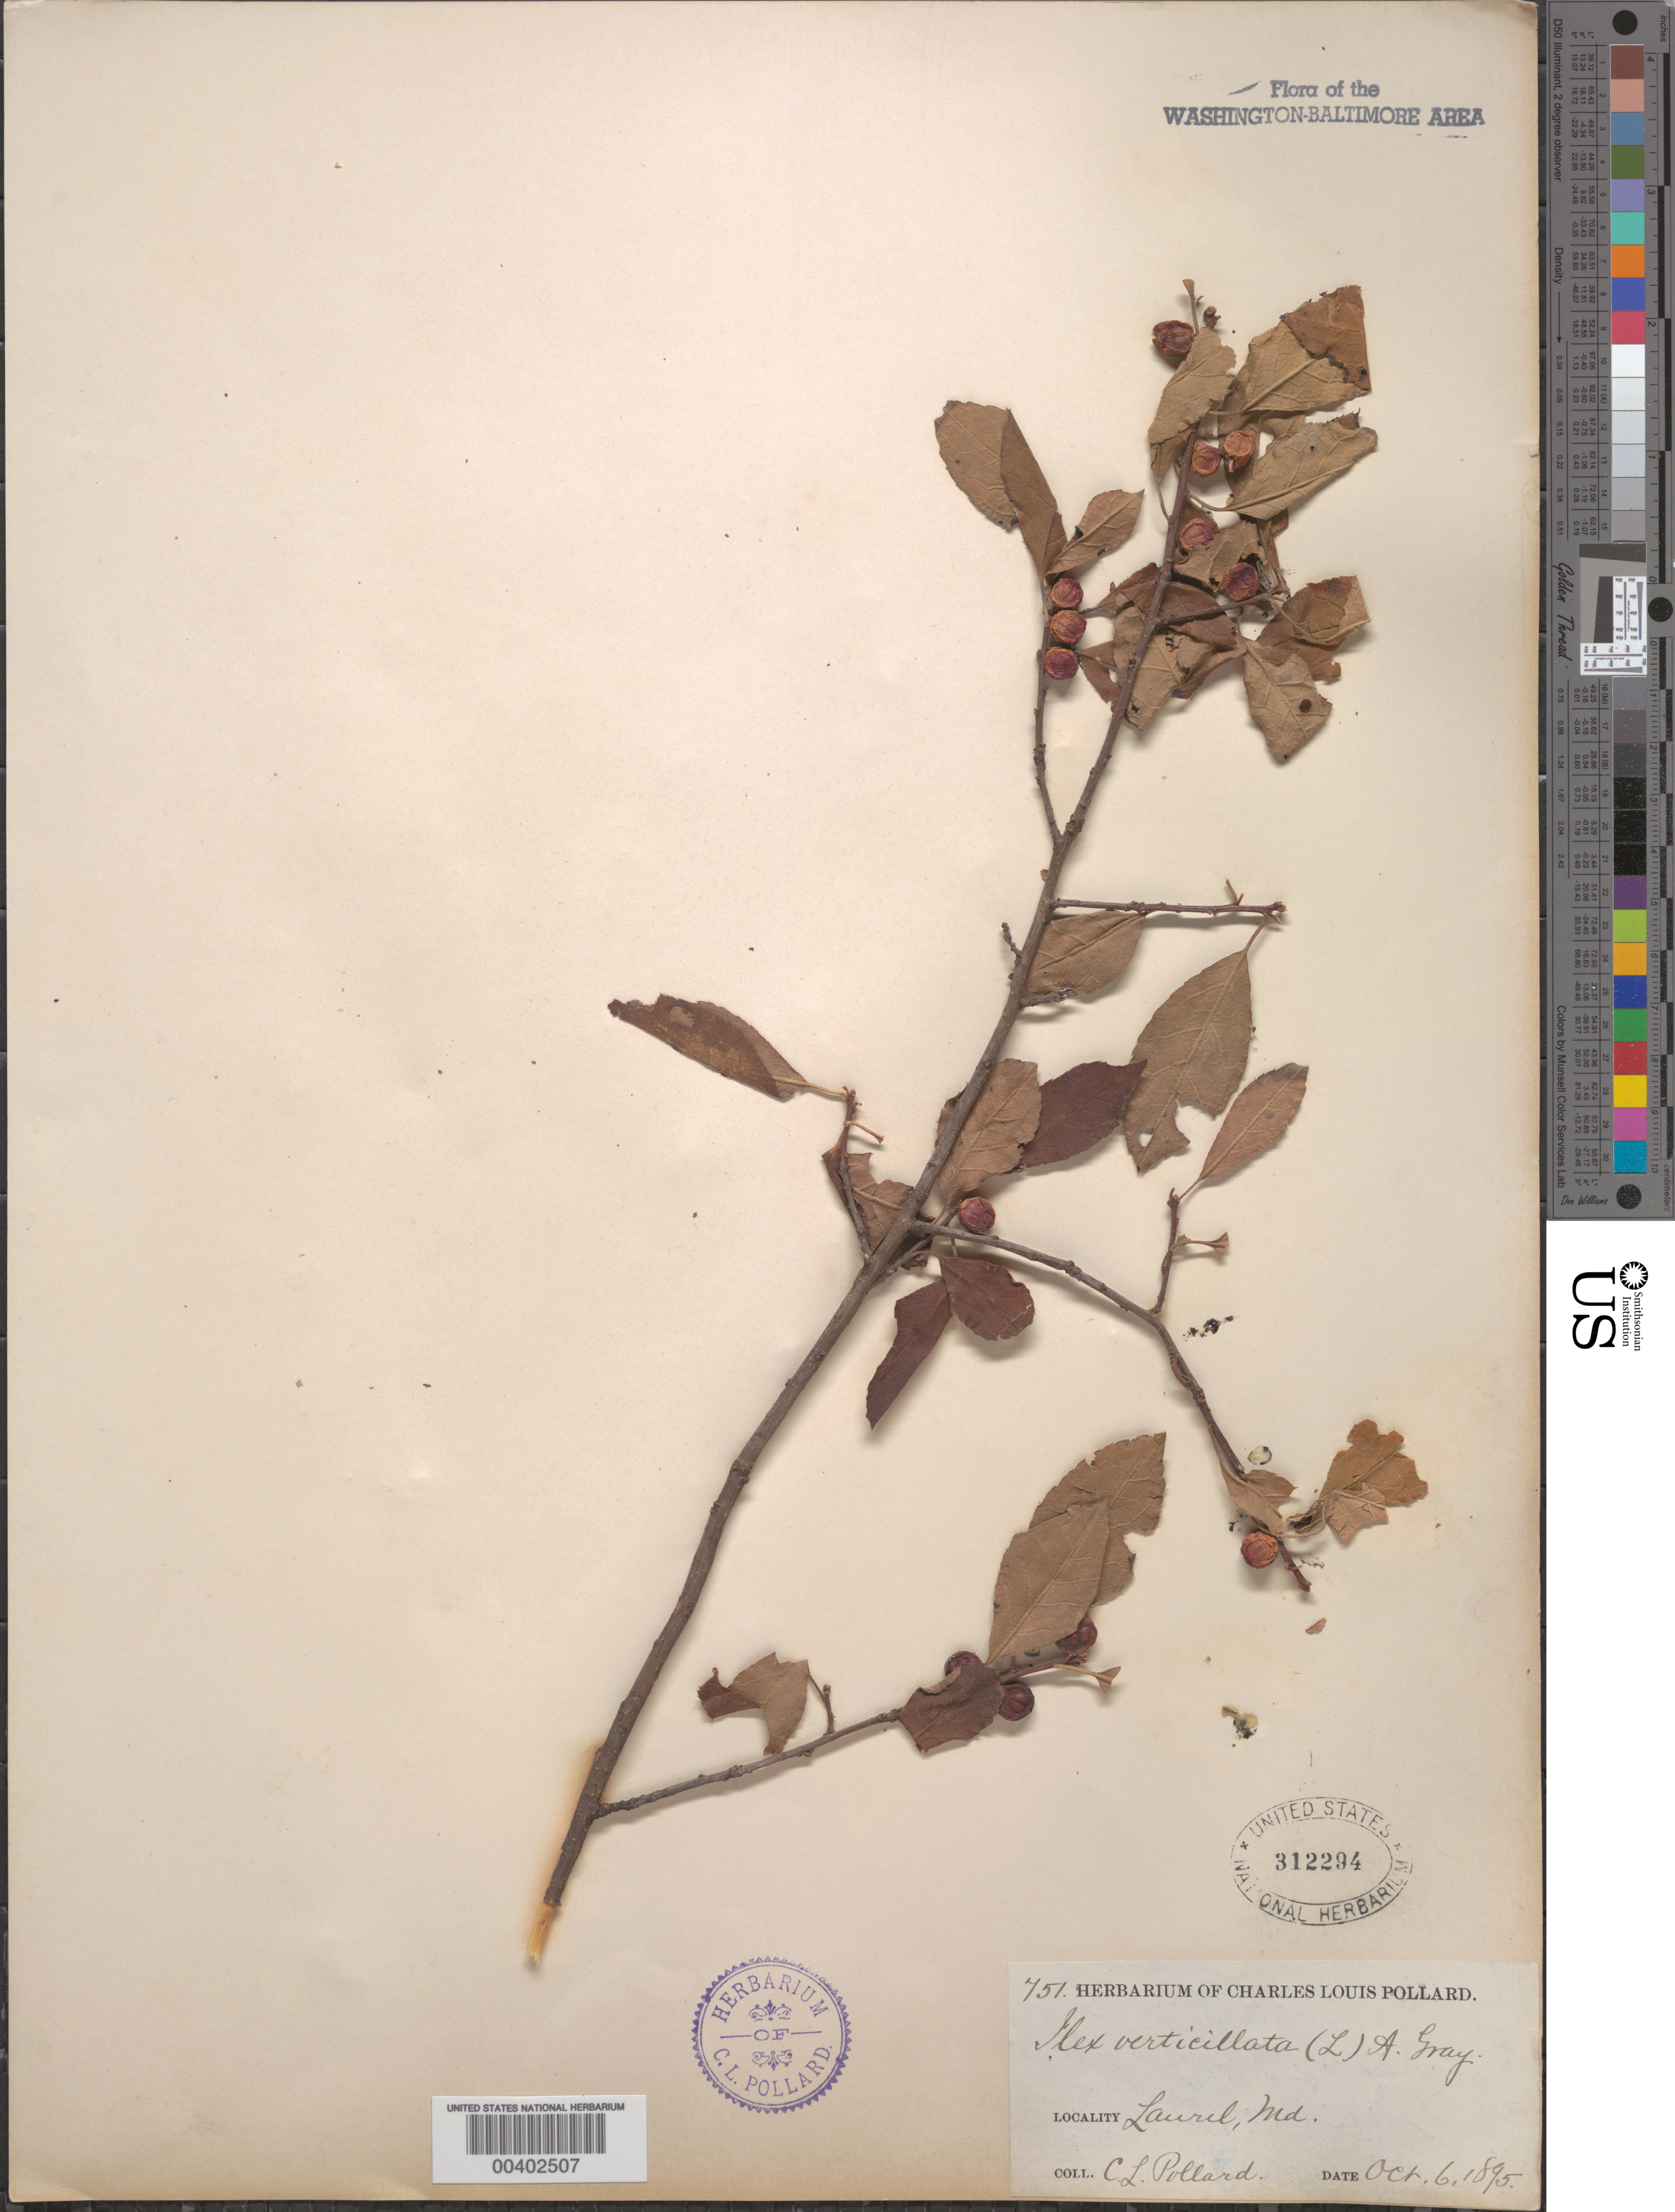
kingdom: Plantae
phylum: Tracheophyta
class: Magnoliopsida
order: Aquifoliales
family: Aquifoliaceae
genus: Ilex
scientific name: Ilex verticillata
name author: (L.) A. Gray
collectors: C. L. Pollard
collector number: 75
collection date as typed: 06 Oct 1895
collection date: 1895-10-06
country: United States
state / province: Maryland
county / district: Prince George's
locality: Laurel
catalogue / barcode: US 312294